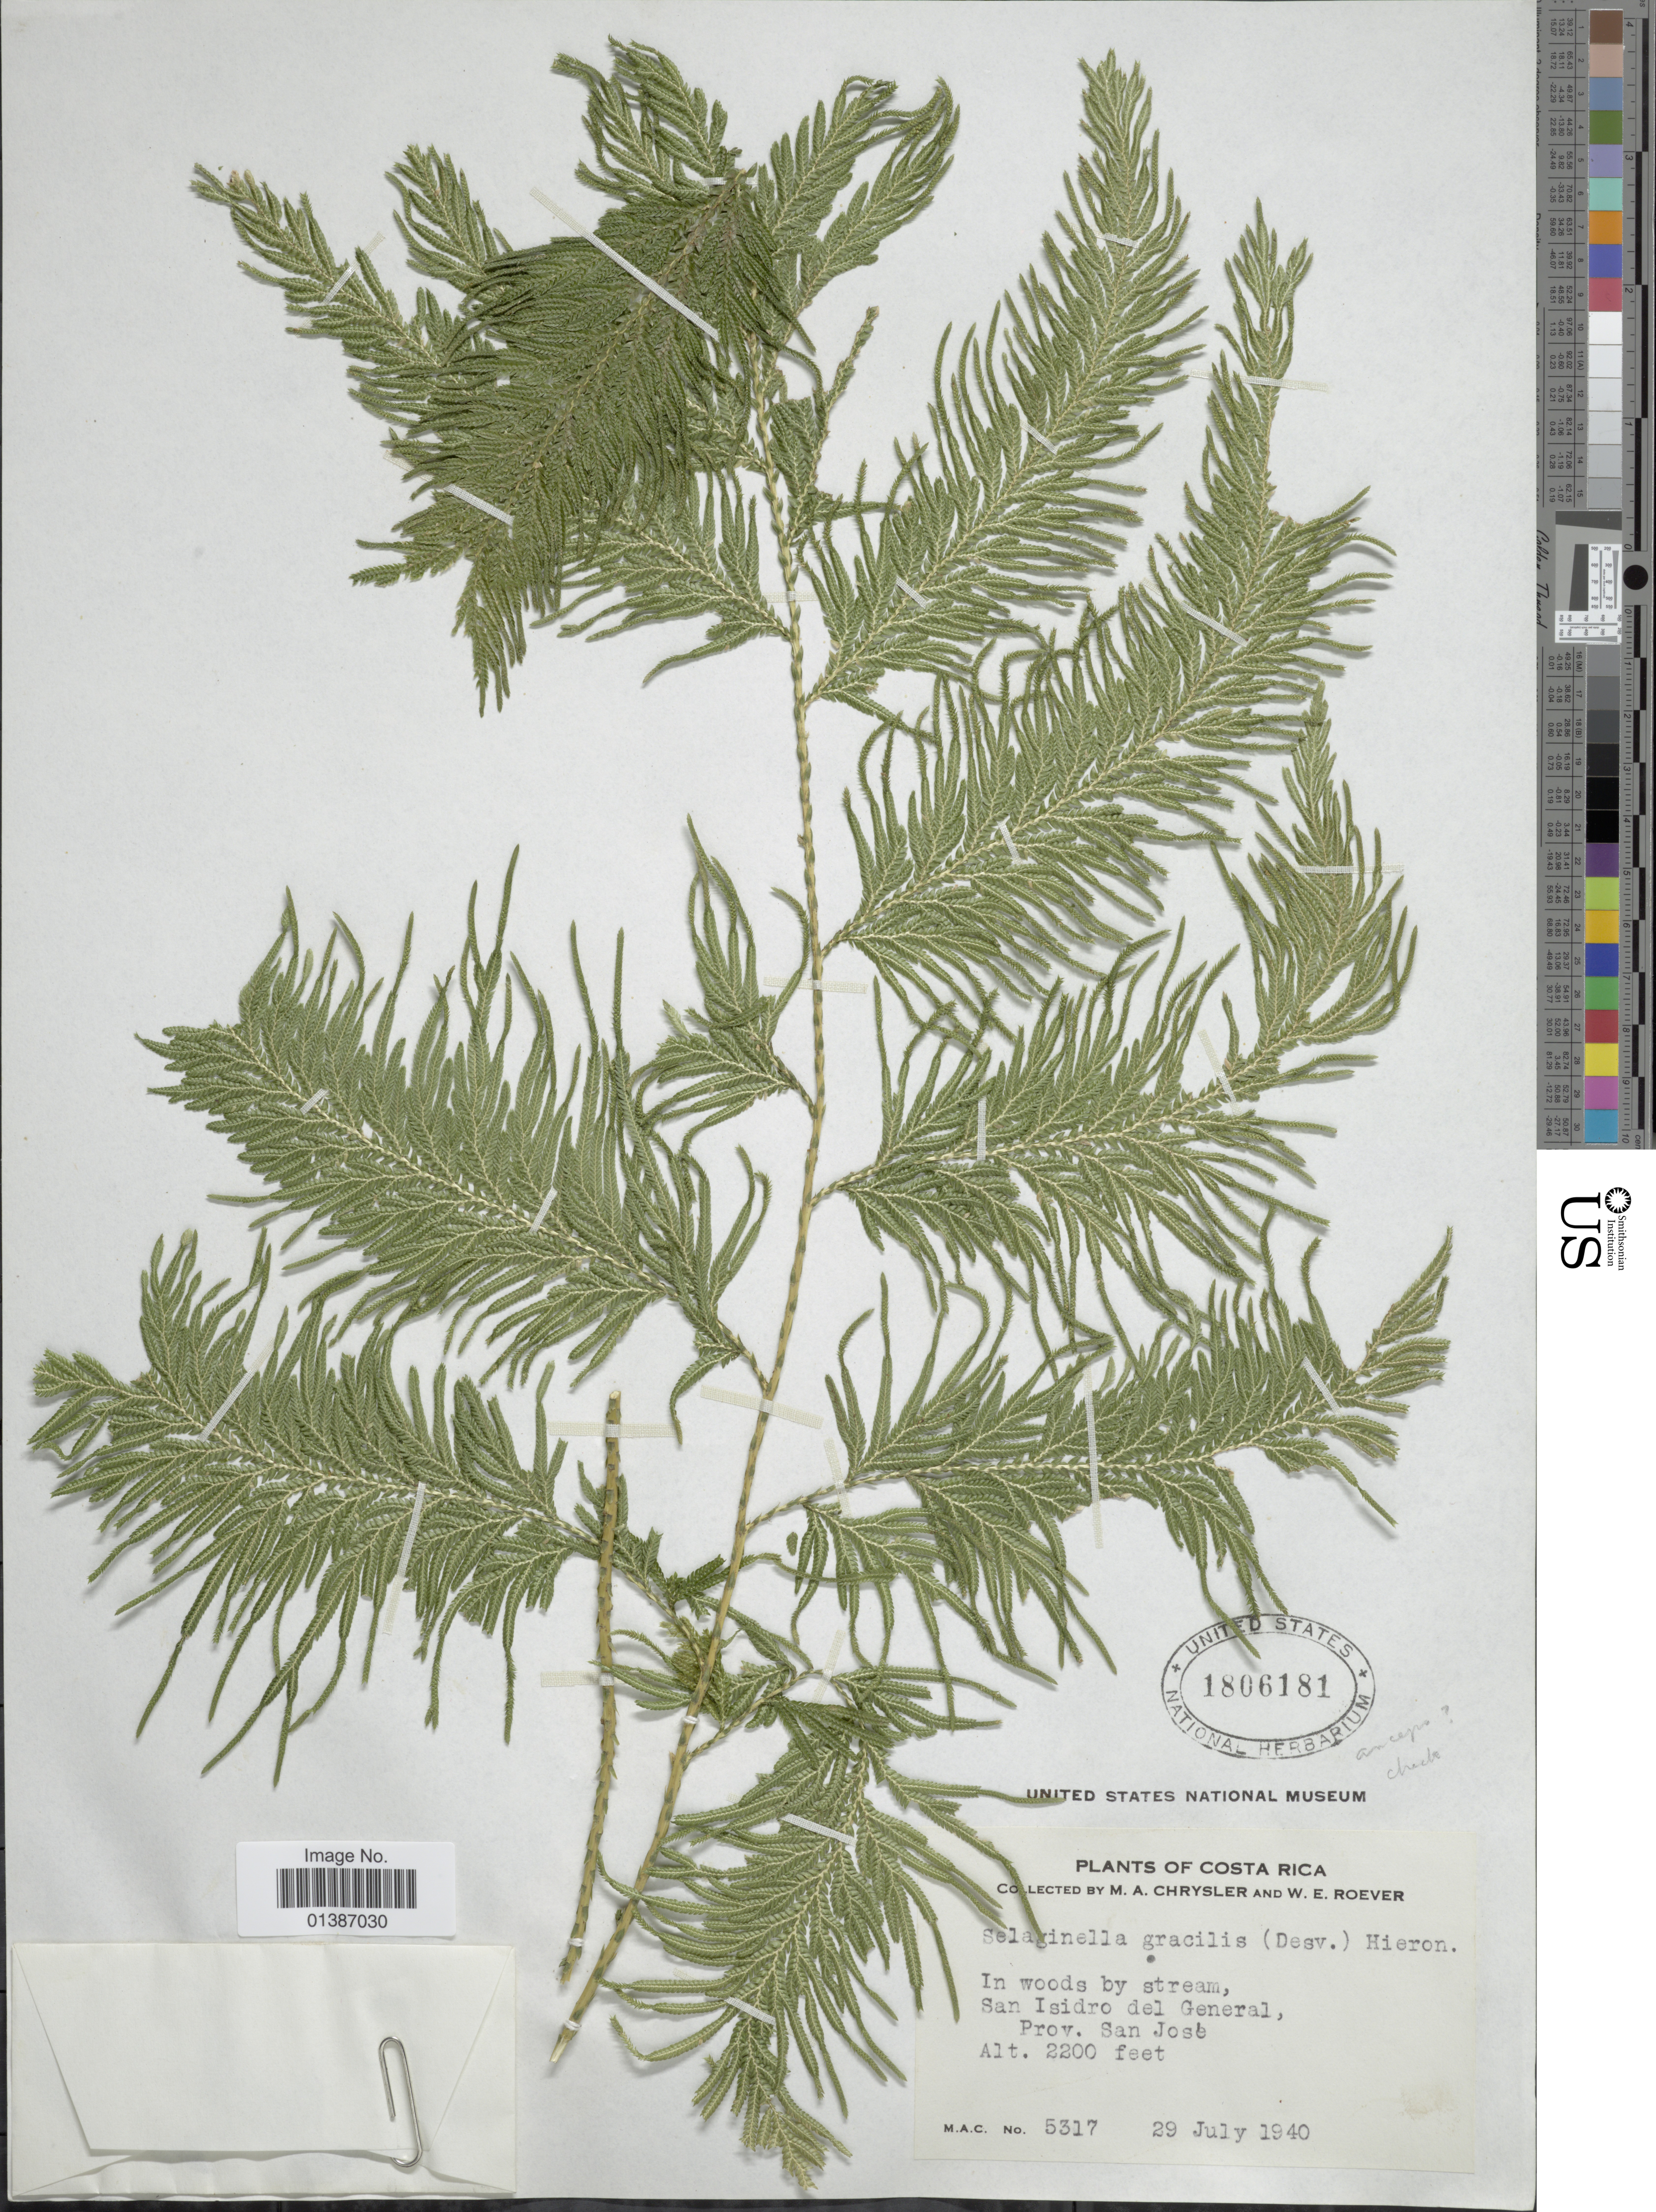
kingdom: Plantae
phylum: Tracheophyta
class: Lycopodiopsida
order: Selaginellales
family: Selaginellaceae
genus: Selaginella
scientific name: Selaginella anceps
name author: (C. Presl)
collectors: M. A. Chrysler & W. Roever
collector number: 5317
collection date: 1940-07-29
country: Costa Rica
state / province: San José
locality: In woods by stream, San Isidro del General, Prov. San José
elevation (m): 671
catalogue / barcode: US 1806181